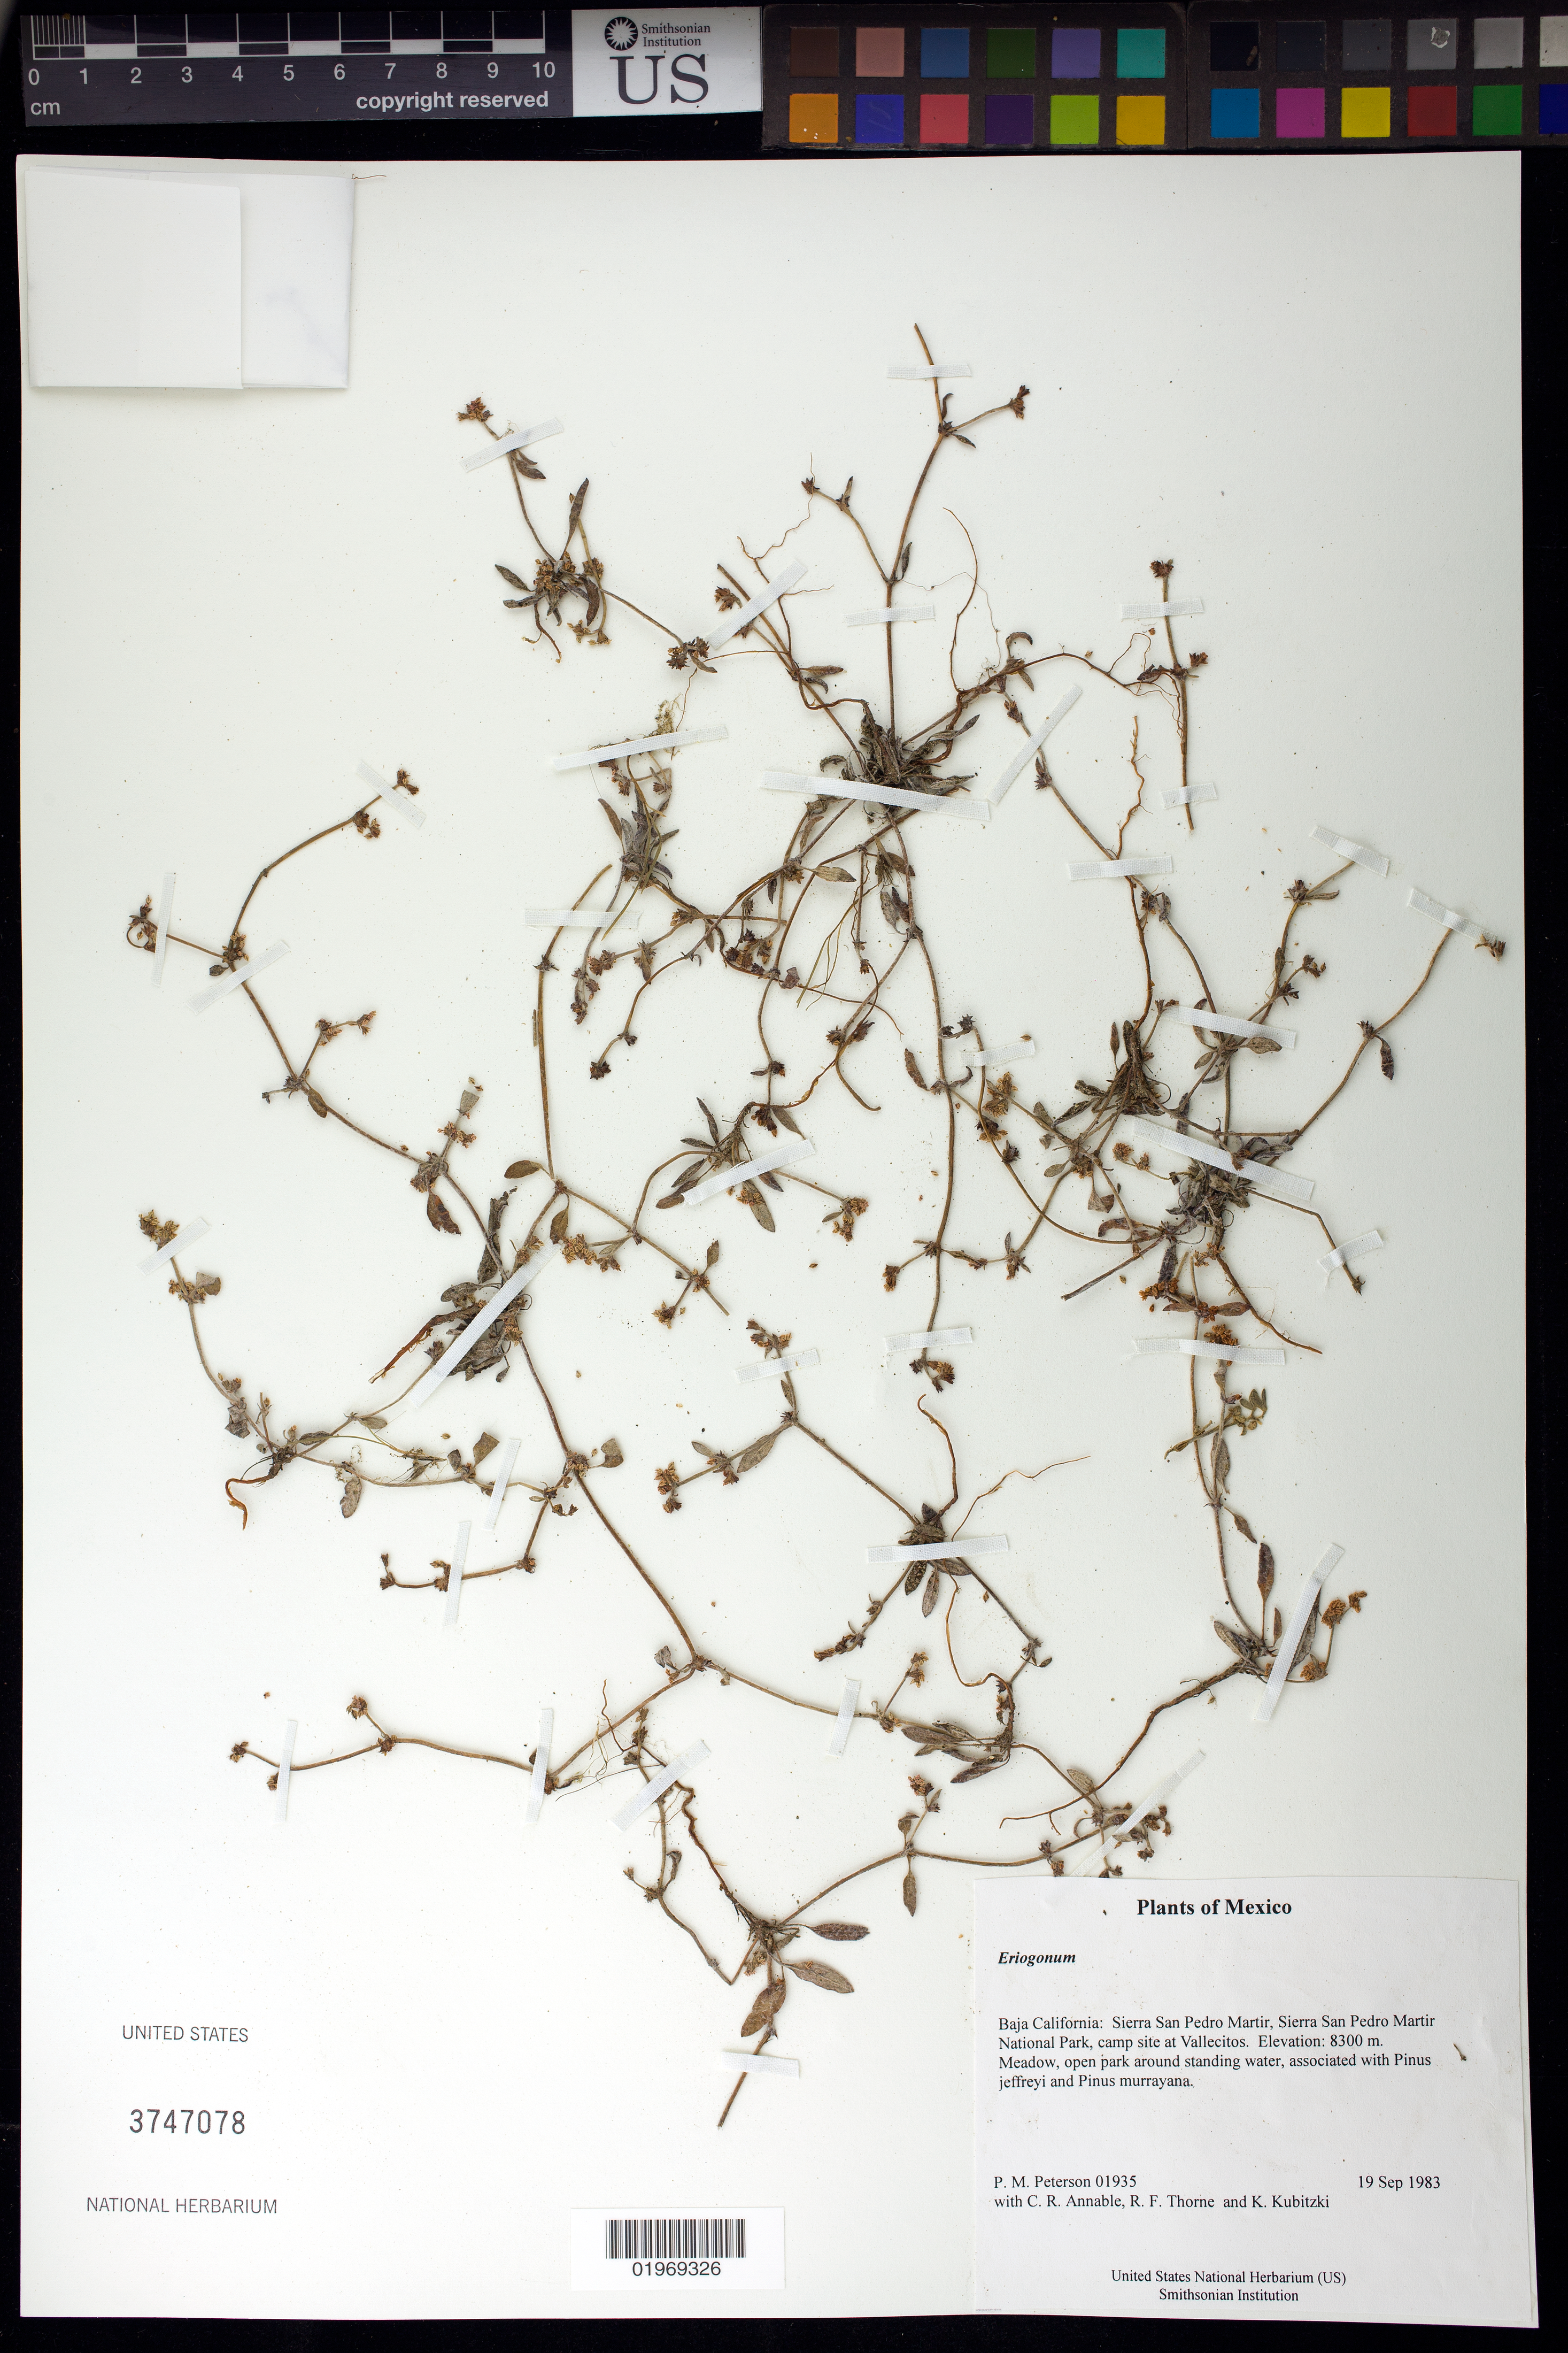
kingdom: Plantae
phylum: Tracheophyta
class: Magnoliopsida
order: Caryophyllales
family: Polygonaceae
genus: Eriogonum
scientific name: Eriogonum sp.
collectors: P. M. Peterson, C. R. Annable, R. F. Thorne & K. Kubitzki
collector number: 01935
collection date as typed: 19 Sep 1983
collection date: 1983-09-19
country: Mexico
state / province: Baja California Norte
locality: Sierra San Pedro Martir, Sierra San Pedro Martir National Park, camp site at Vallecitos.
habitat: Meadow, open park around standing water, associated with Pinus jeffreyi and Pinus murrayana.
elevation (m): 8300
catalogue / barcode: US 3747078